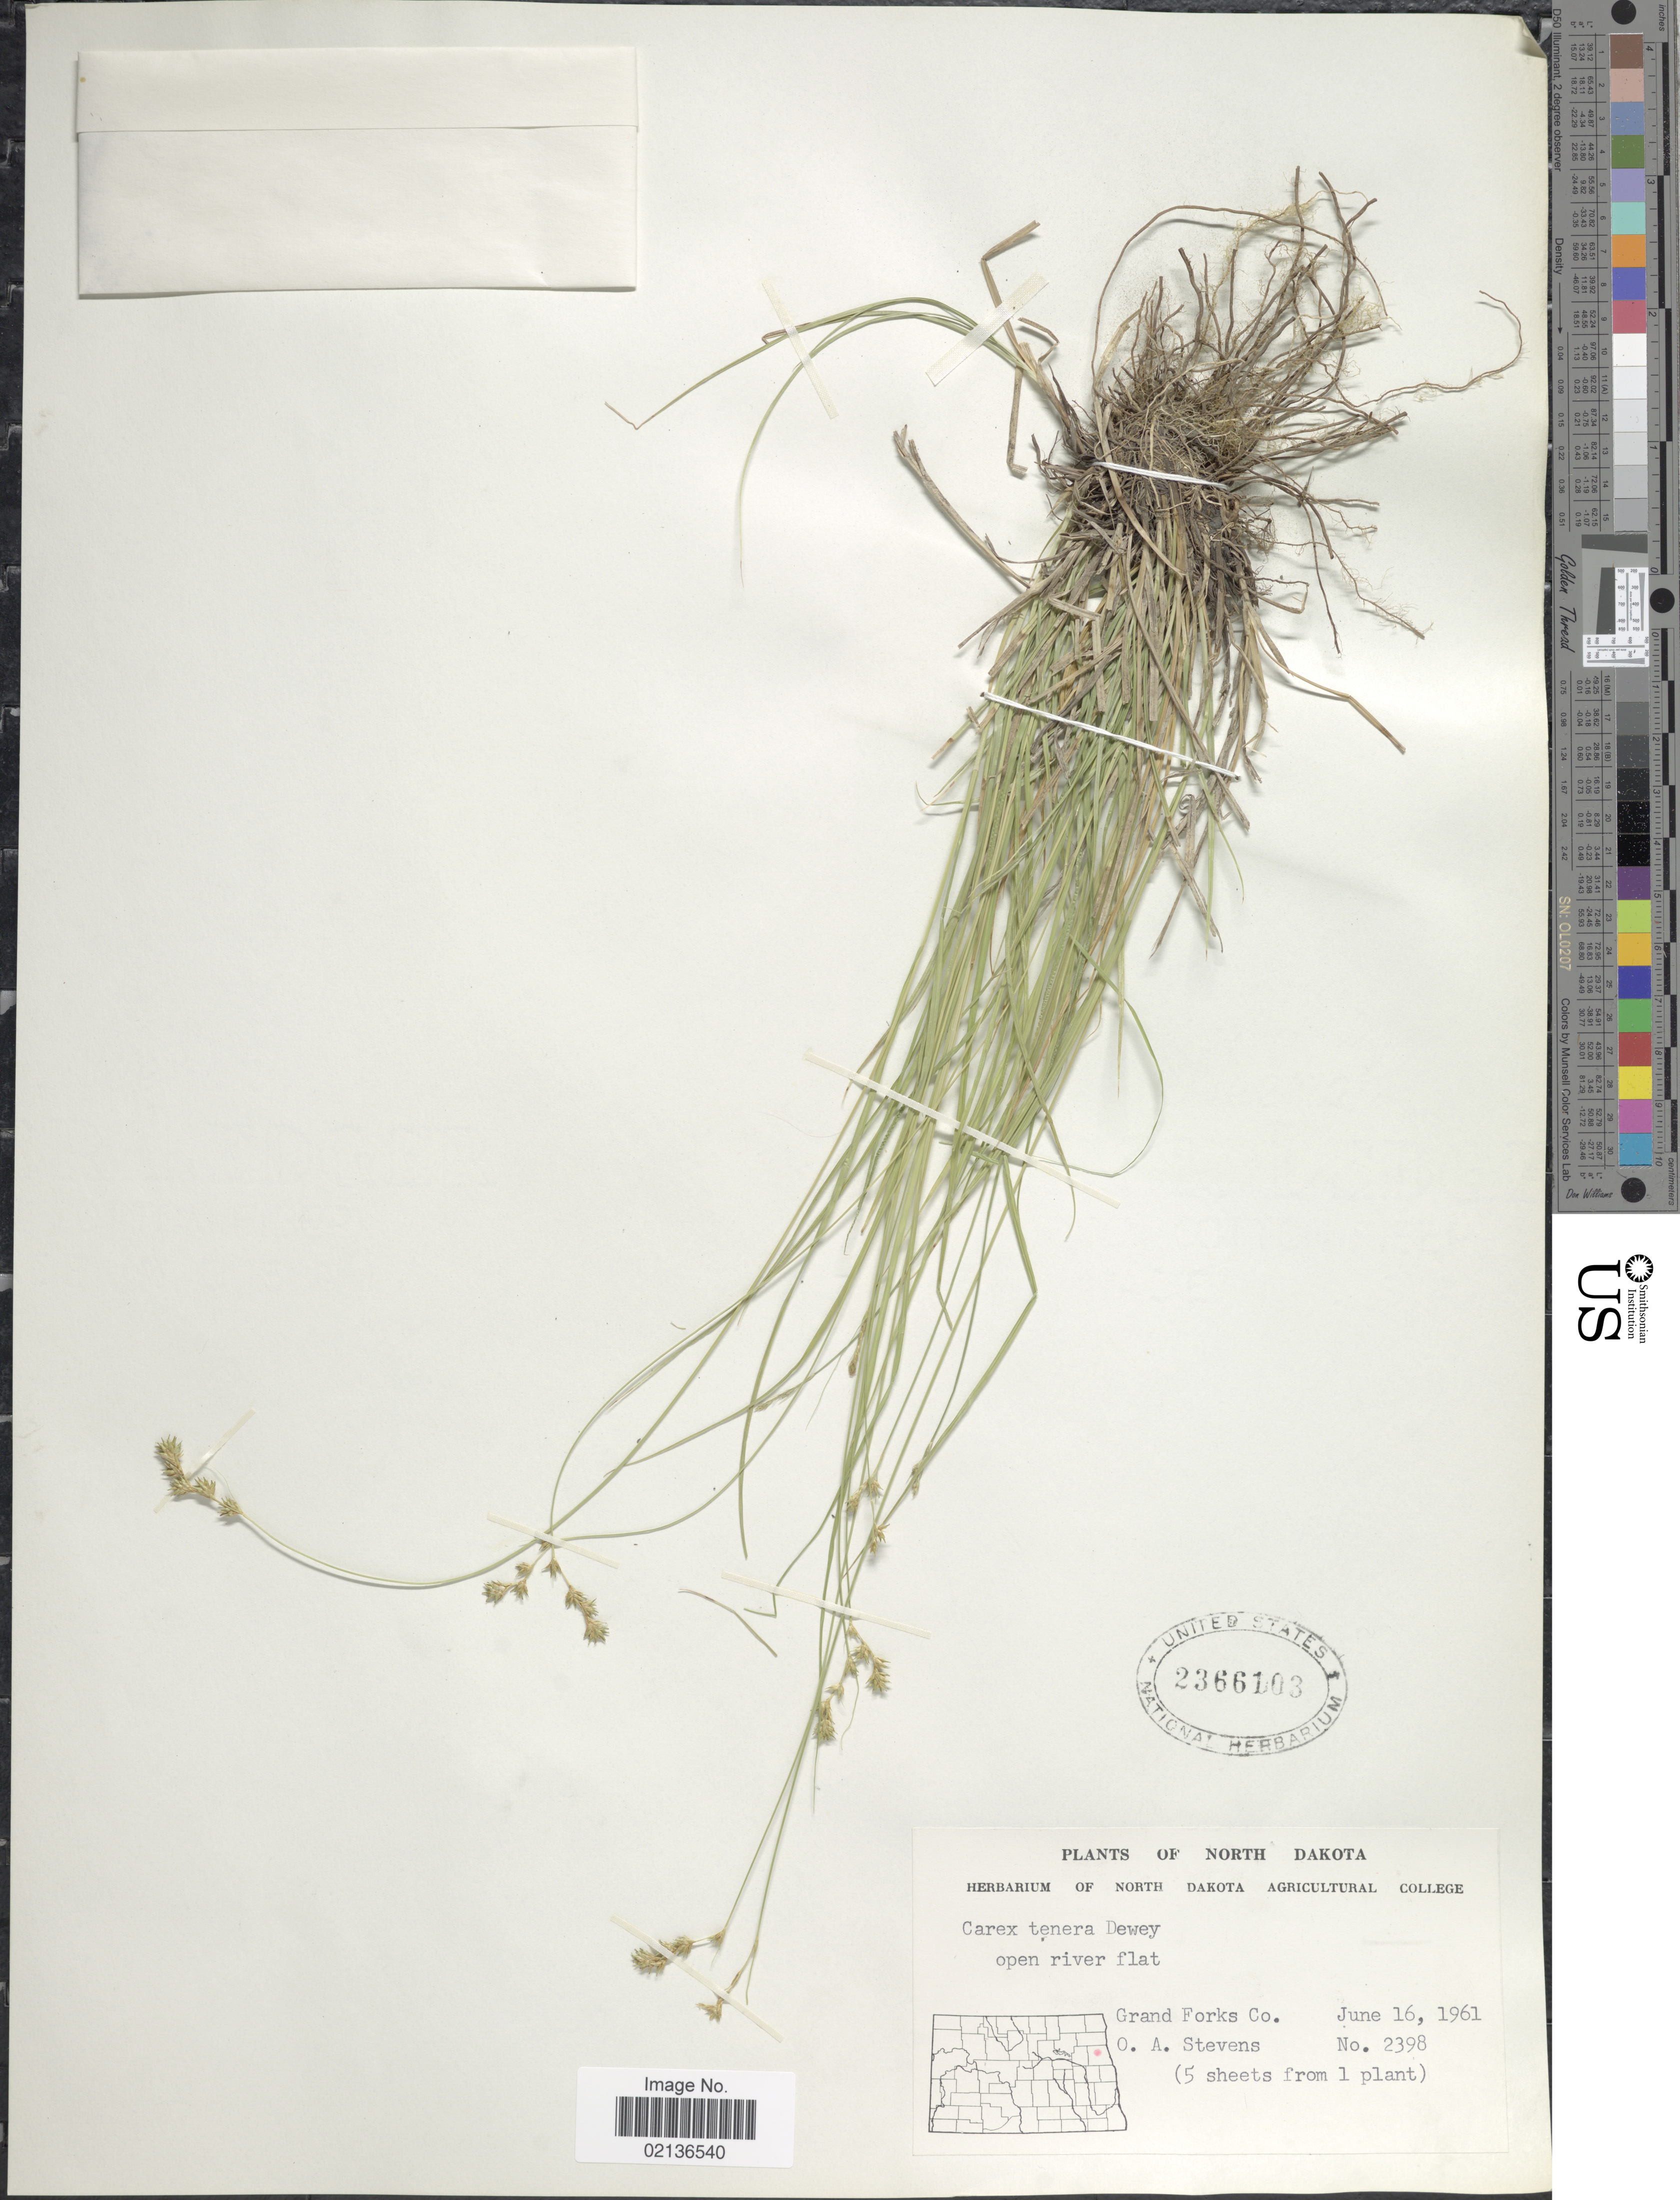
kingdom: Plantae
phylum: Tracheophyta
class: Liliopsida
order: Poales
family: Cyperaceae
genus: Carex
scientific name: Carex tenera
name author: Dewey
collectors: O. A. Stevens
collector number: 2398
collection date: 1961-06-16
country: United States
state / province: North Dakota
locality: Grand Forks Co.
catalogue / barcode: US 2366103